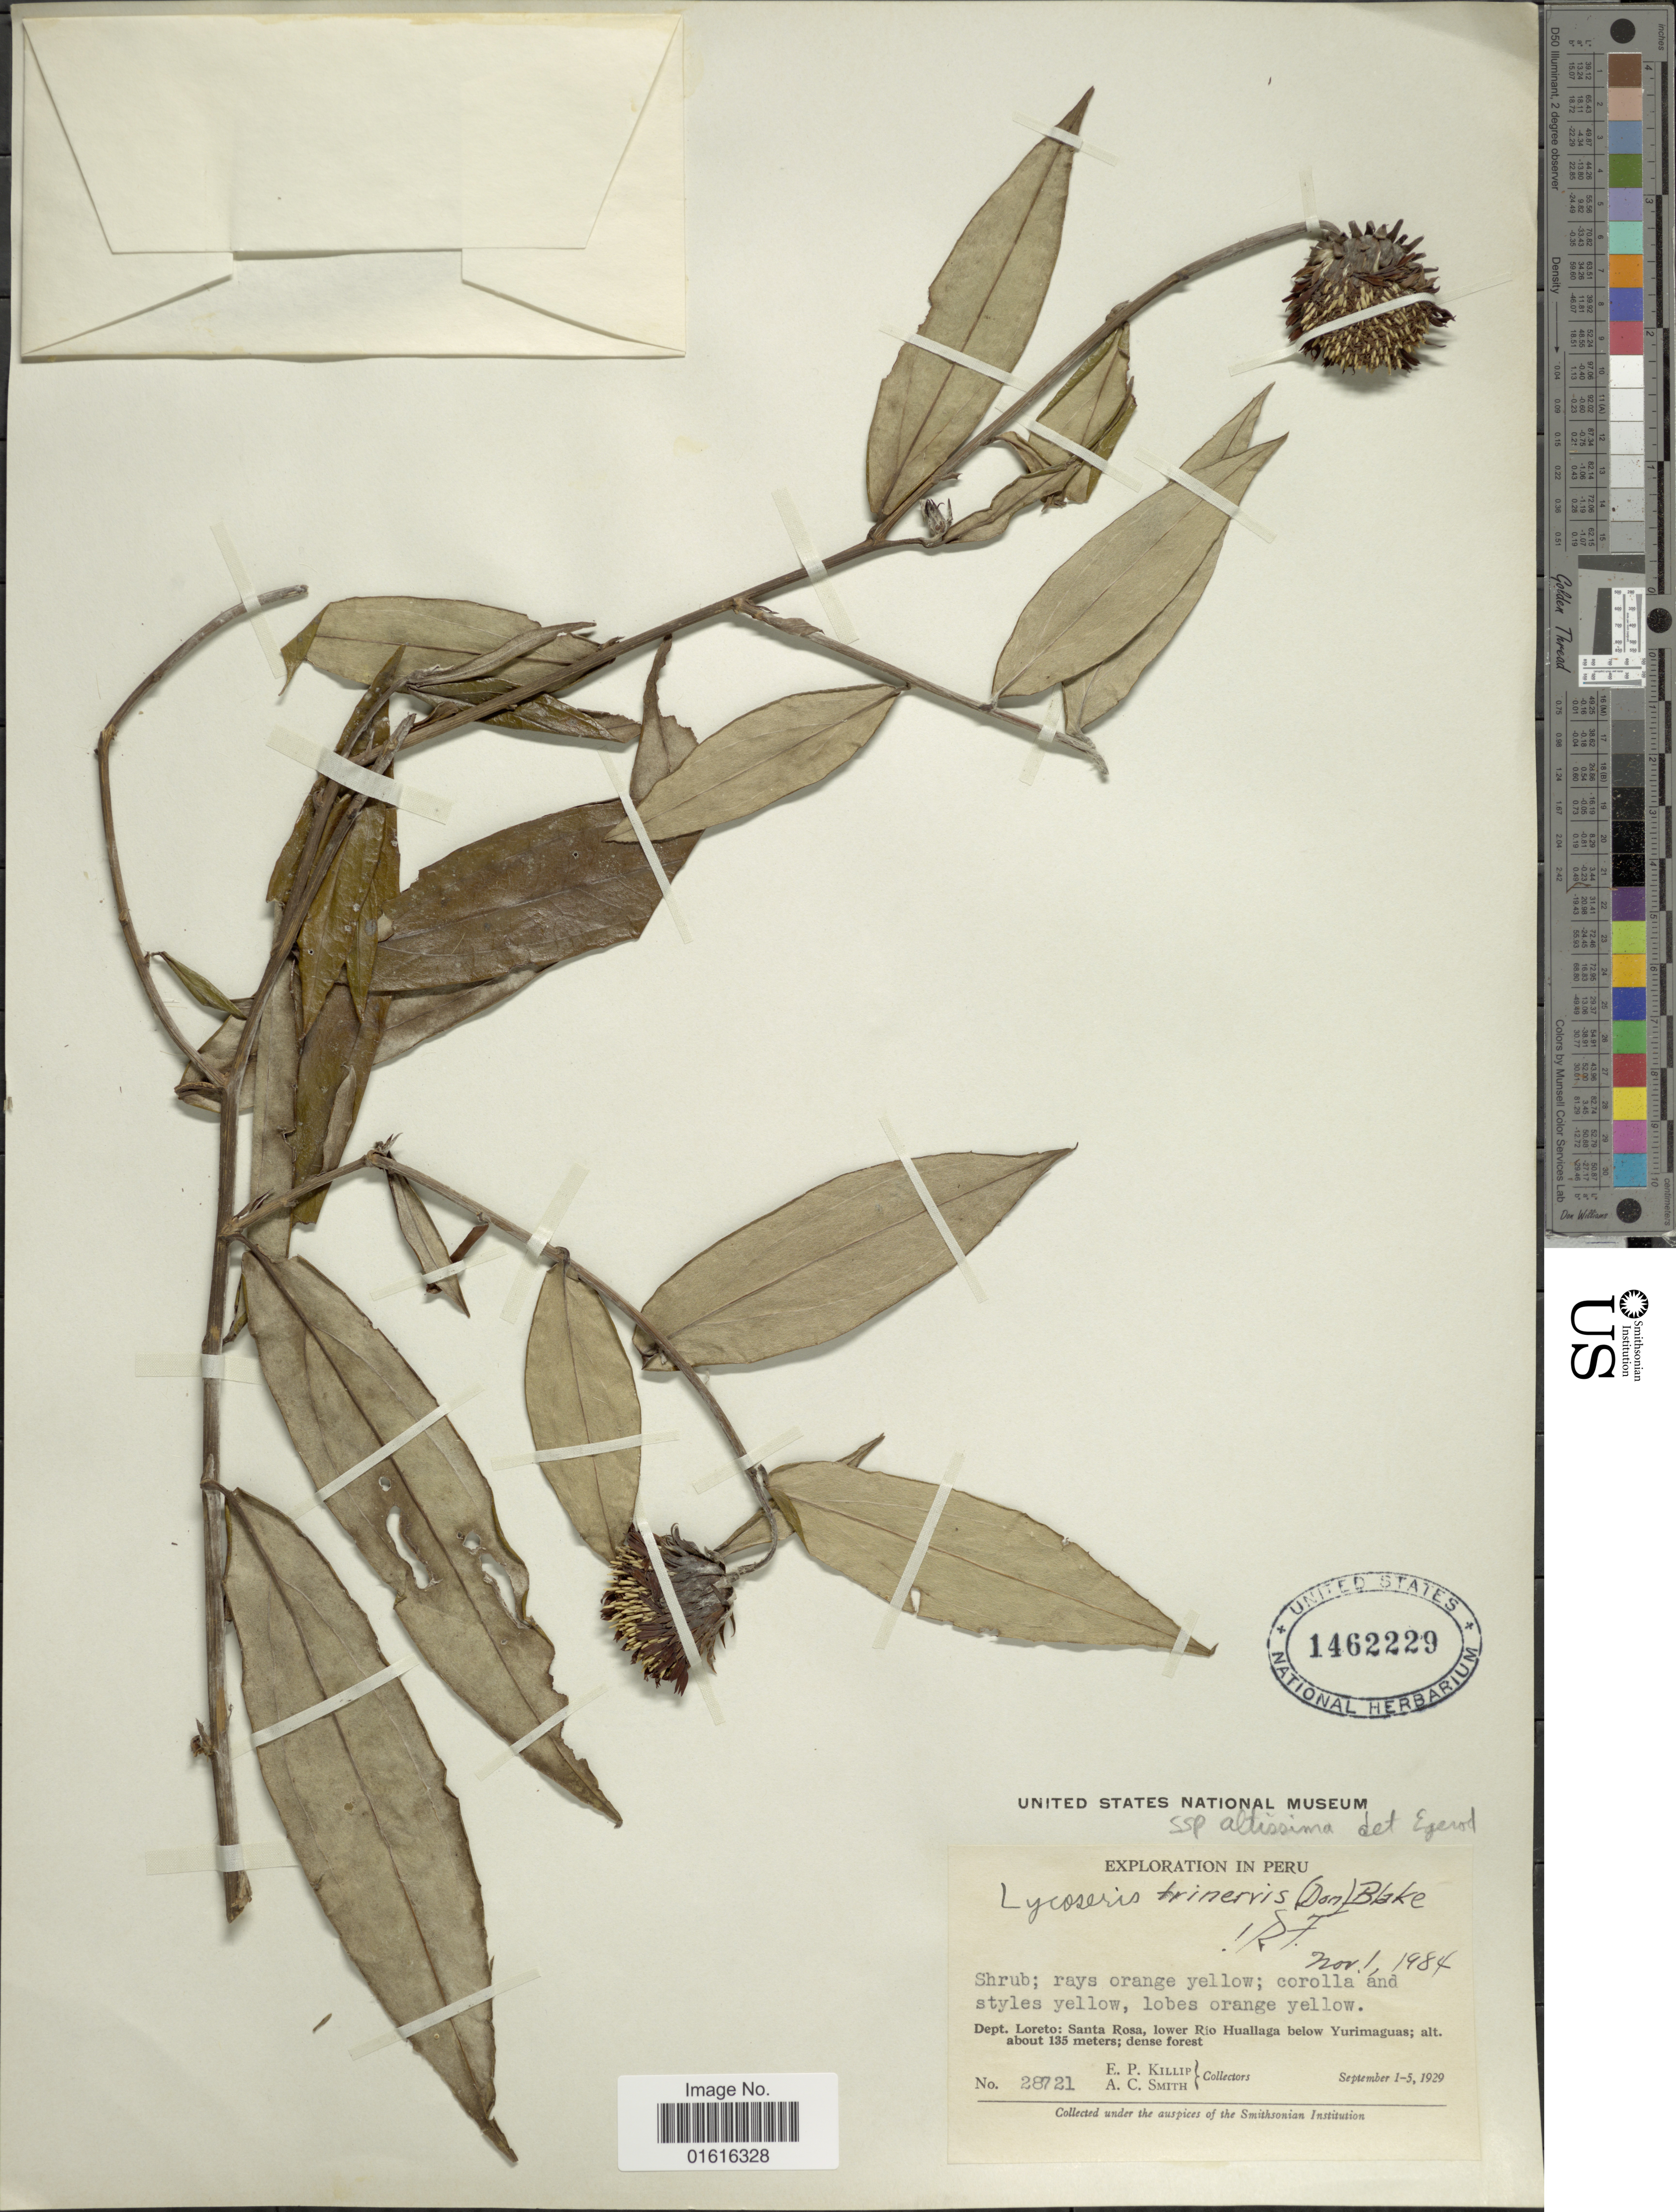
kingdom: Plantae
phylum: Tracheophyta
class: Magnoliopsida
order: Asterales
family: Asteraceae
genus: Lycoseris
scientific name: Lycoseris trinervis subsp. altissima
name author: (Poepp.) K. Egerod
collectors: E. P. Killip & A. C. Smith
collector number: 28721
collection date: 1929-09-01/1929-09-05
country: Peru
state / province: Loreto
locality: Santa Rosa, lower Rio Huallaga below Yurimaguas; dense forest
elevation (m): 135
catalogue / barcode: US 1462229